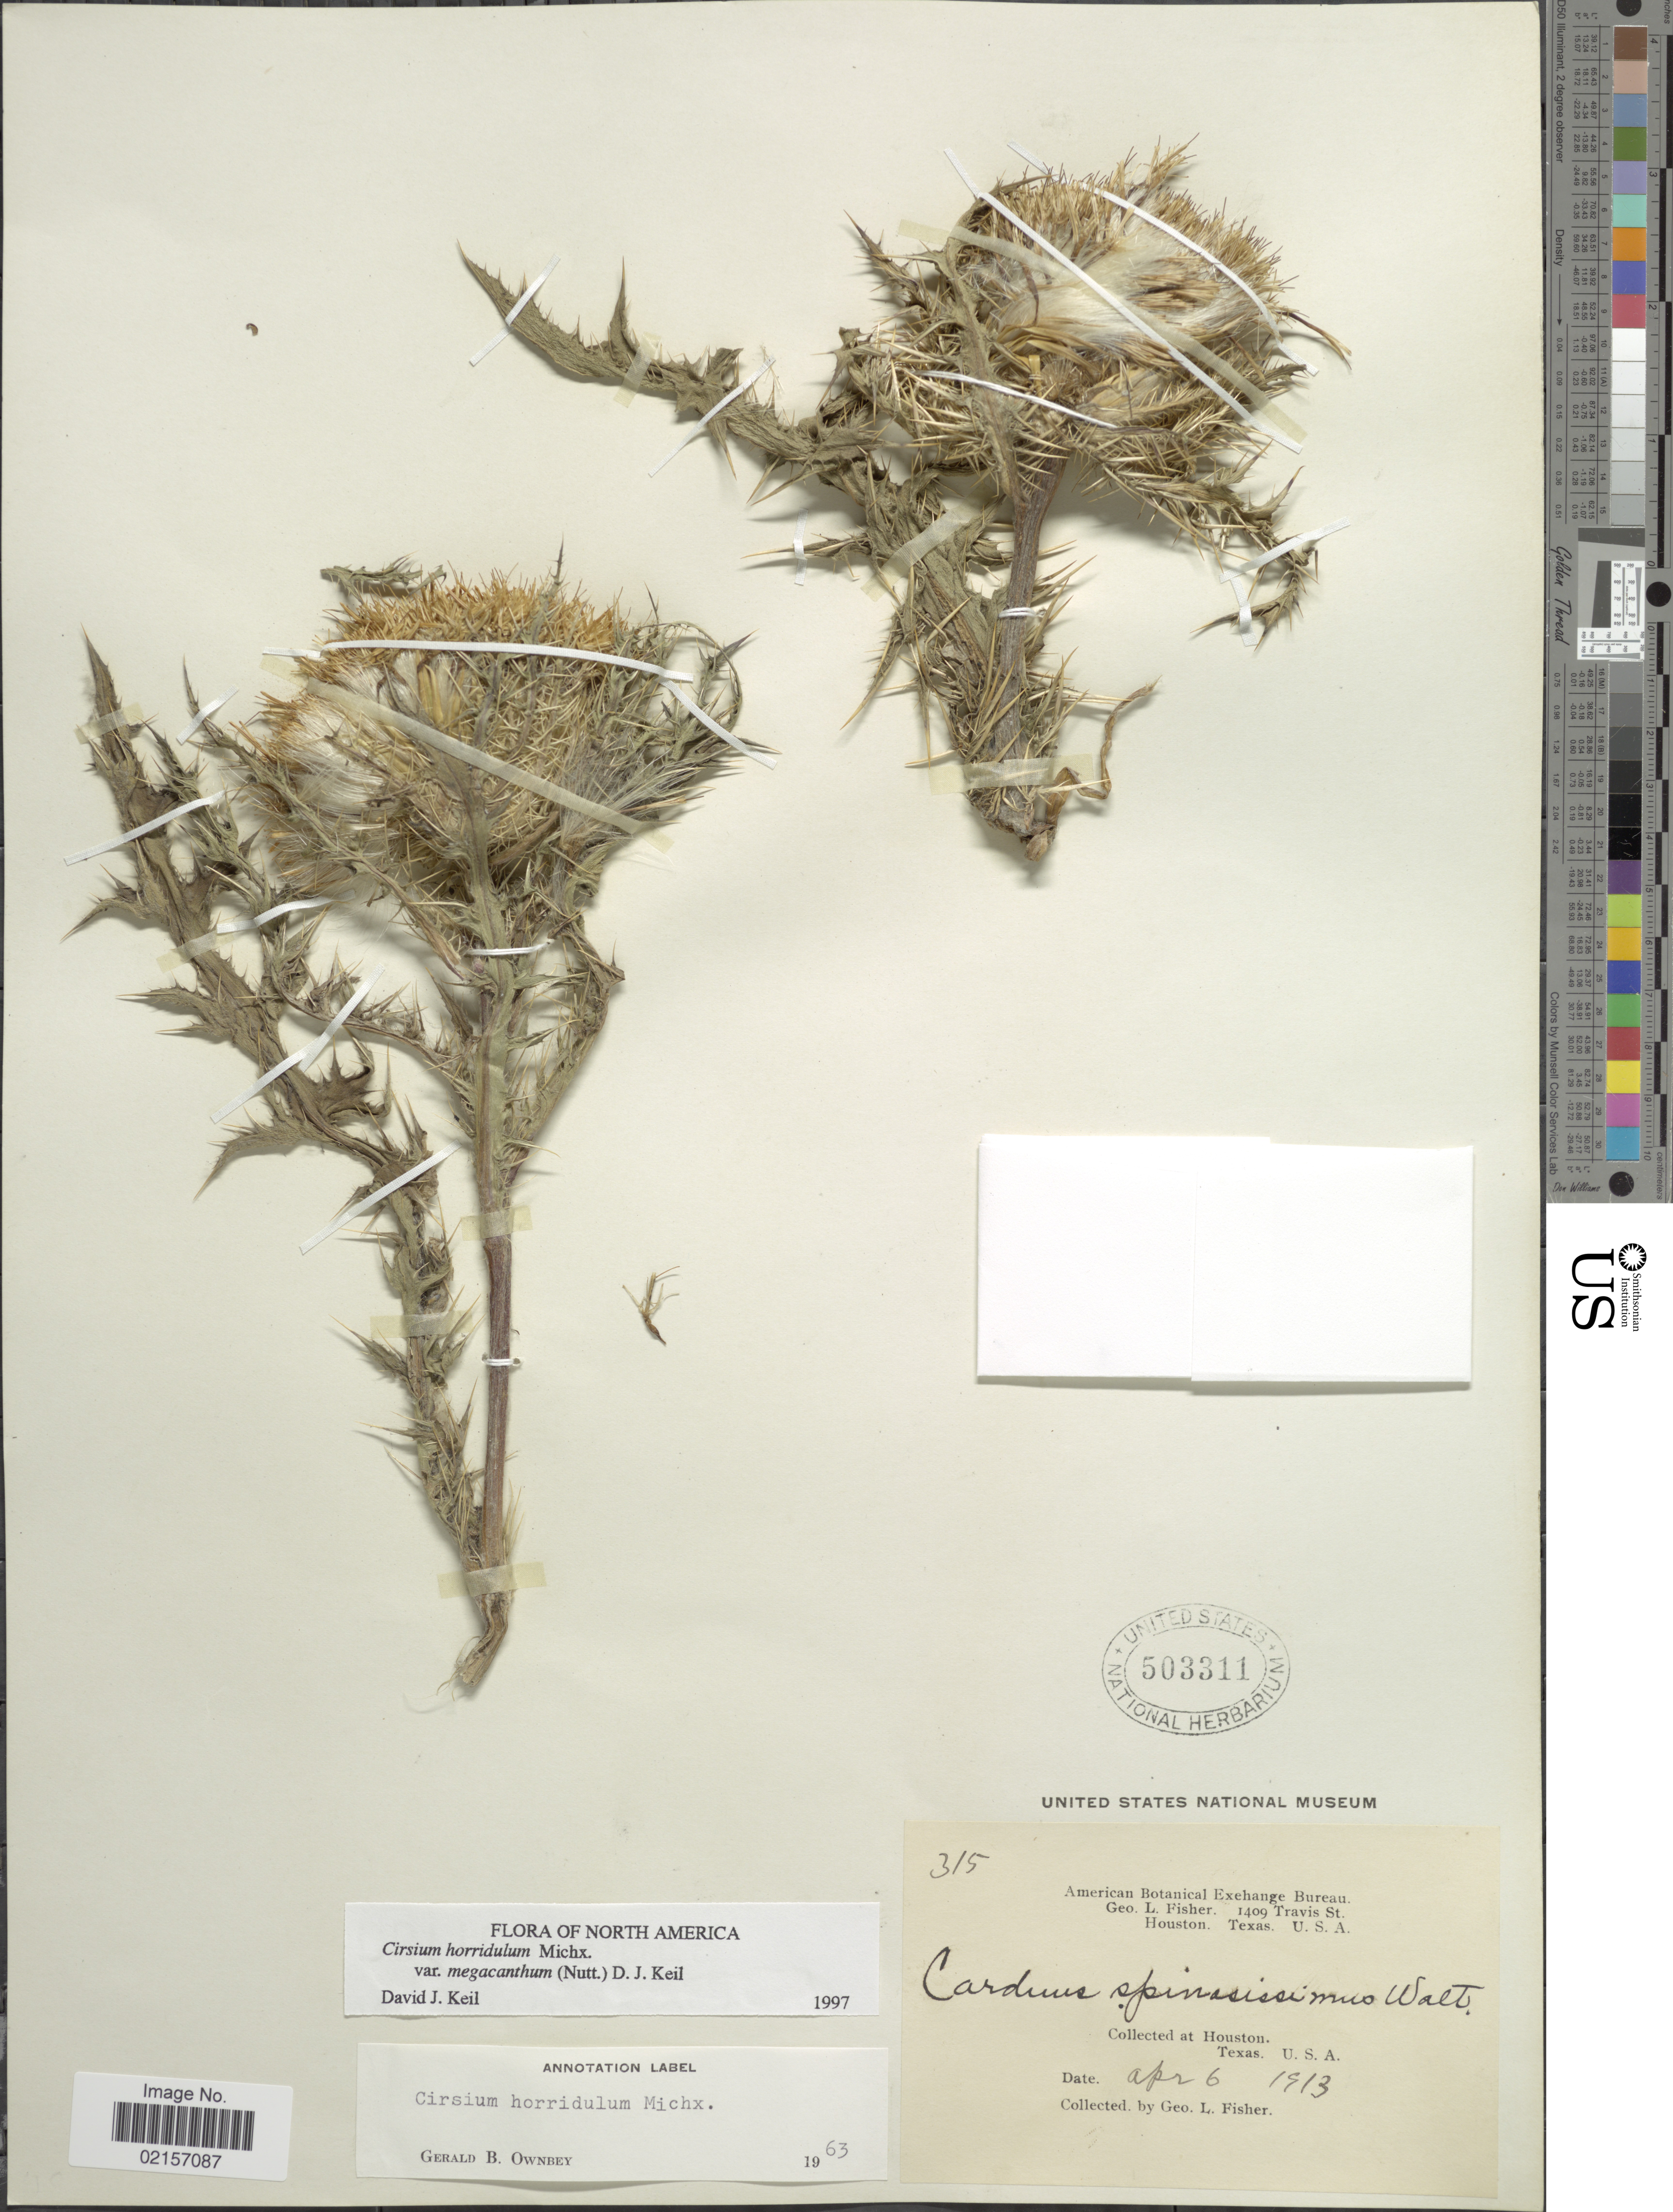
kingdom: Plantae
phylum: Tracheophyta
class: Magnoliopsida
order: Asterales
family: Asteraceae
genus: Cirsium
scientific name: Cirsium horridulum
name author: Michx.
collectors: G. L. Fisher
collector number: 315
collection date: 1913-04-06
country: United States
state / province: Texas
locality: Houston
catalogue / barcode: US 503311